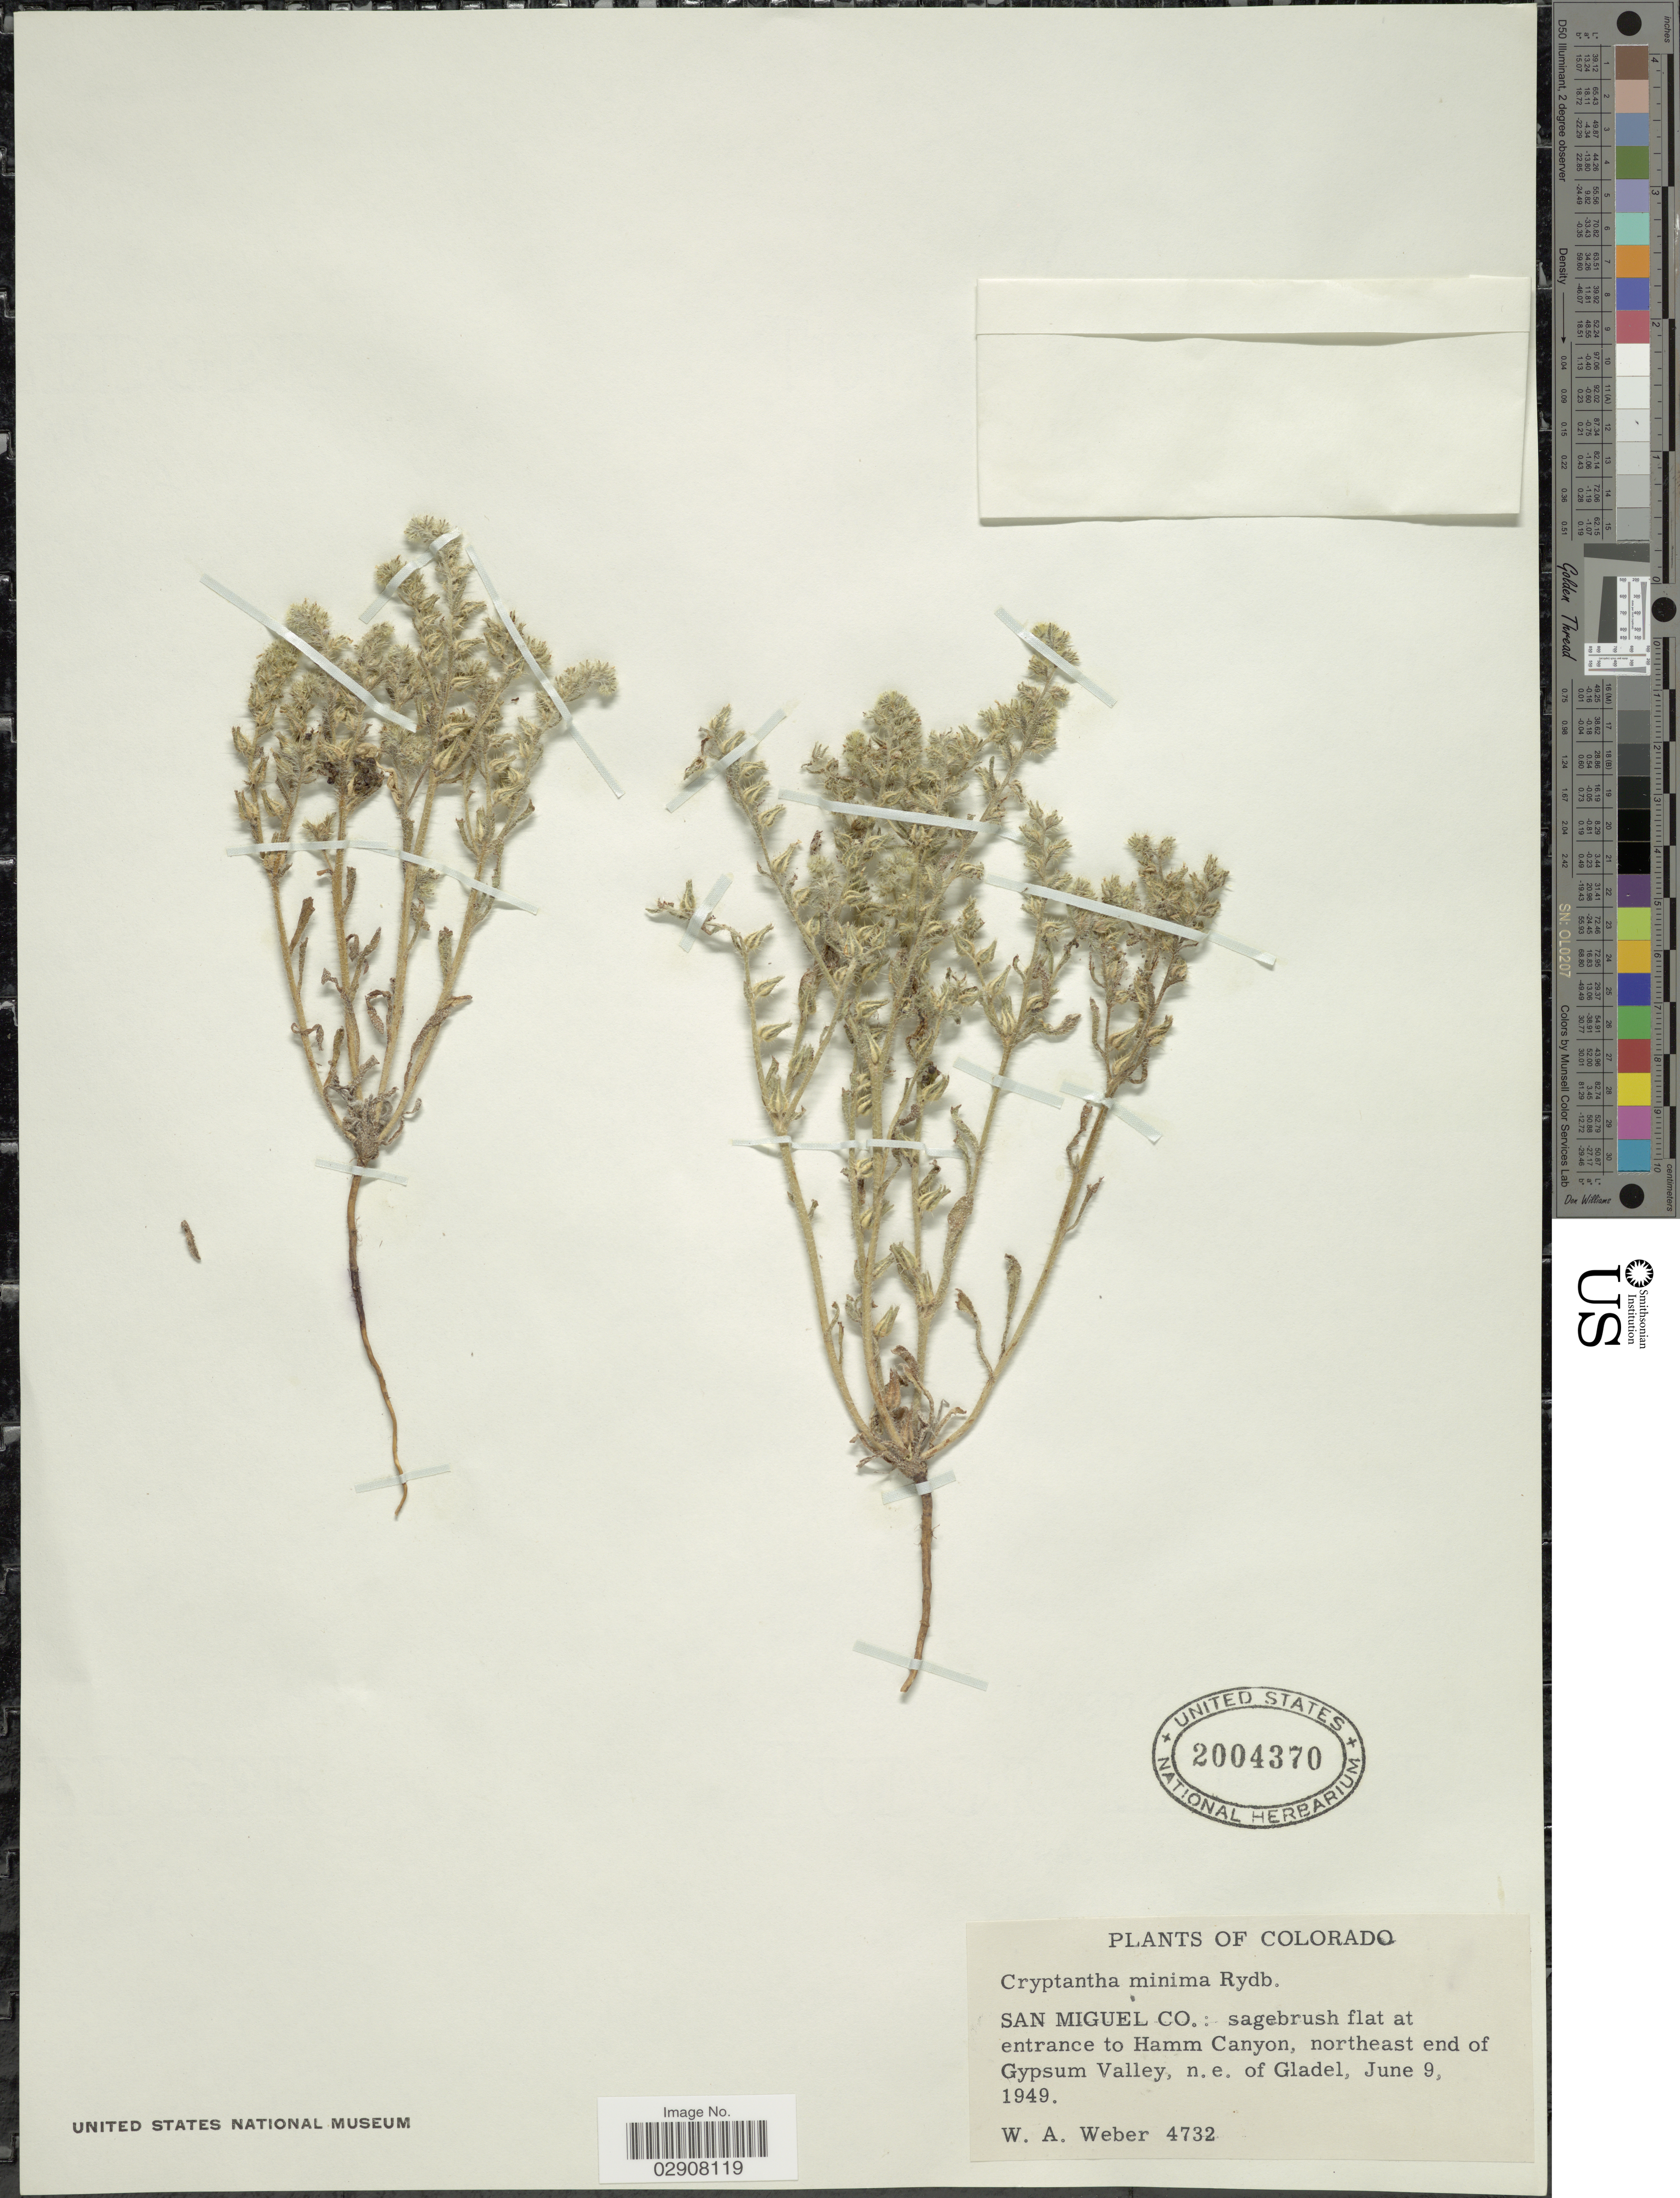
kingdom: Plantae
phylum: Tracheophyta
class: Magnoliopsida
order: Boraginales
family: Boraginaceae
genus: Cryptantha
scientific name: Cryptantha minima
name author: Rydb.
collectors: W. A. Weber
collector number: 4732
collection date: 1949-06-09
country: United States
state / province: Colorado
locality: San Miguel Co., sagebrush flat at entrance to Hamm Canyon, northeast end of Gypsum Valley, n.e. of Gladel.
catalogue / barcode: US 2004370